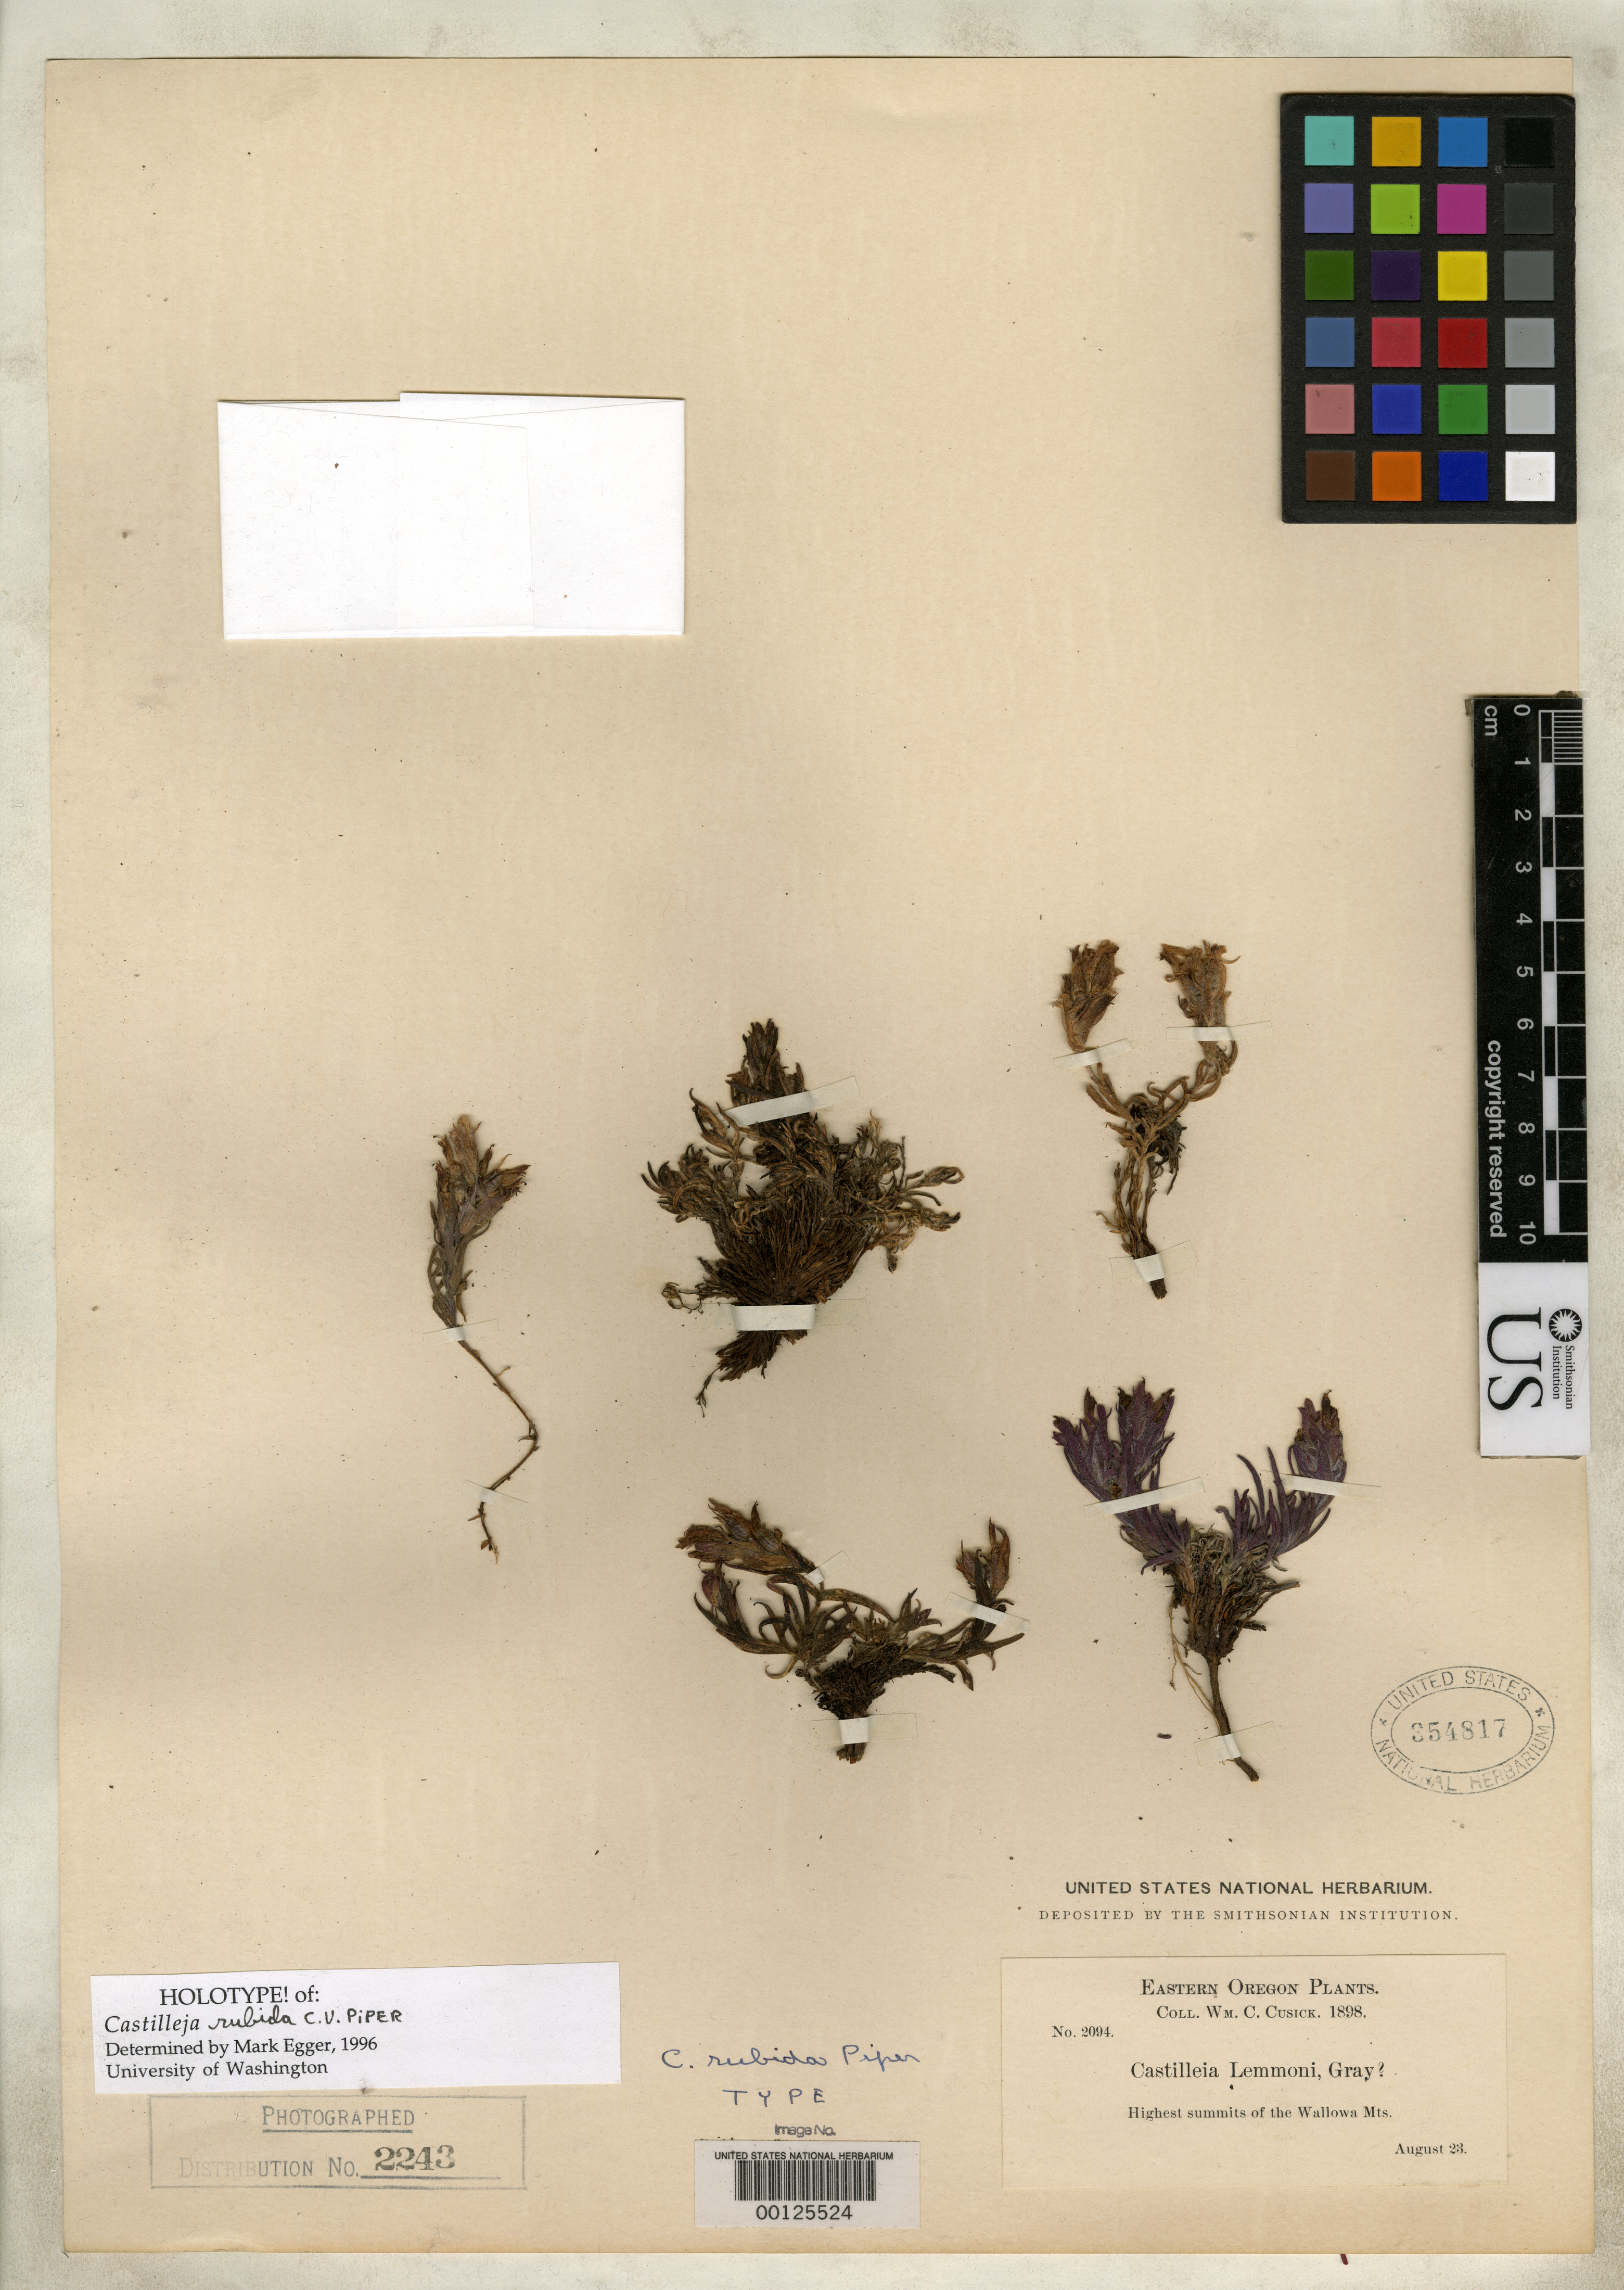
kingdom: Plantae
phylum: Tracheophyta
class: Magnoliopsida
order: Lamiales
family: Orobanchaceae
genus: Castilleja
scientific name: Castilleja rubida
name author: Piper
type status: Holotype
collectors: W. C. Cusick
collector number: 2094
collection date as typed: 23 Aug 1898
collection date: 1898-08-23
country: United States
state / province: Oregon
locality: Highest summits of Wallowa Mountains.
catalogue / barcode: US 354817